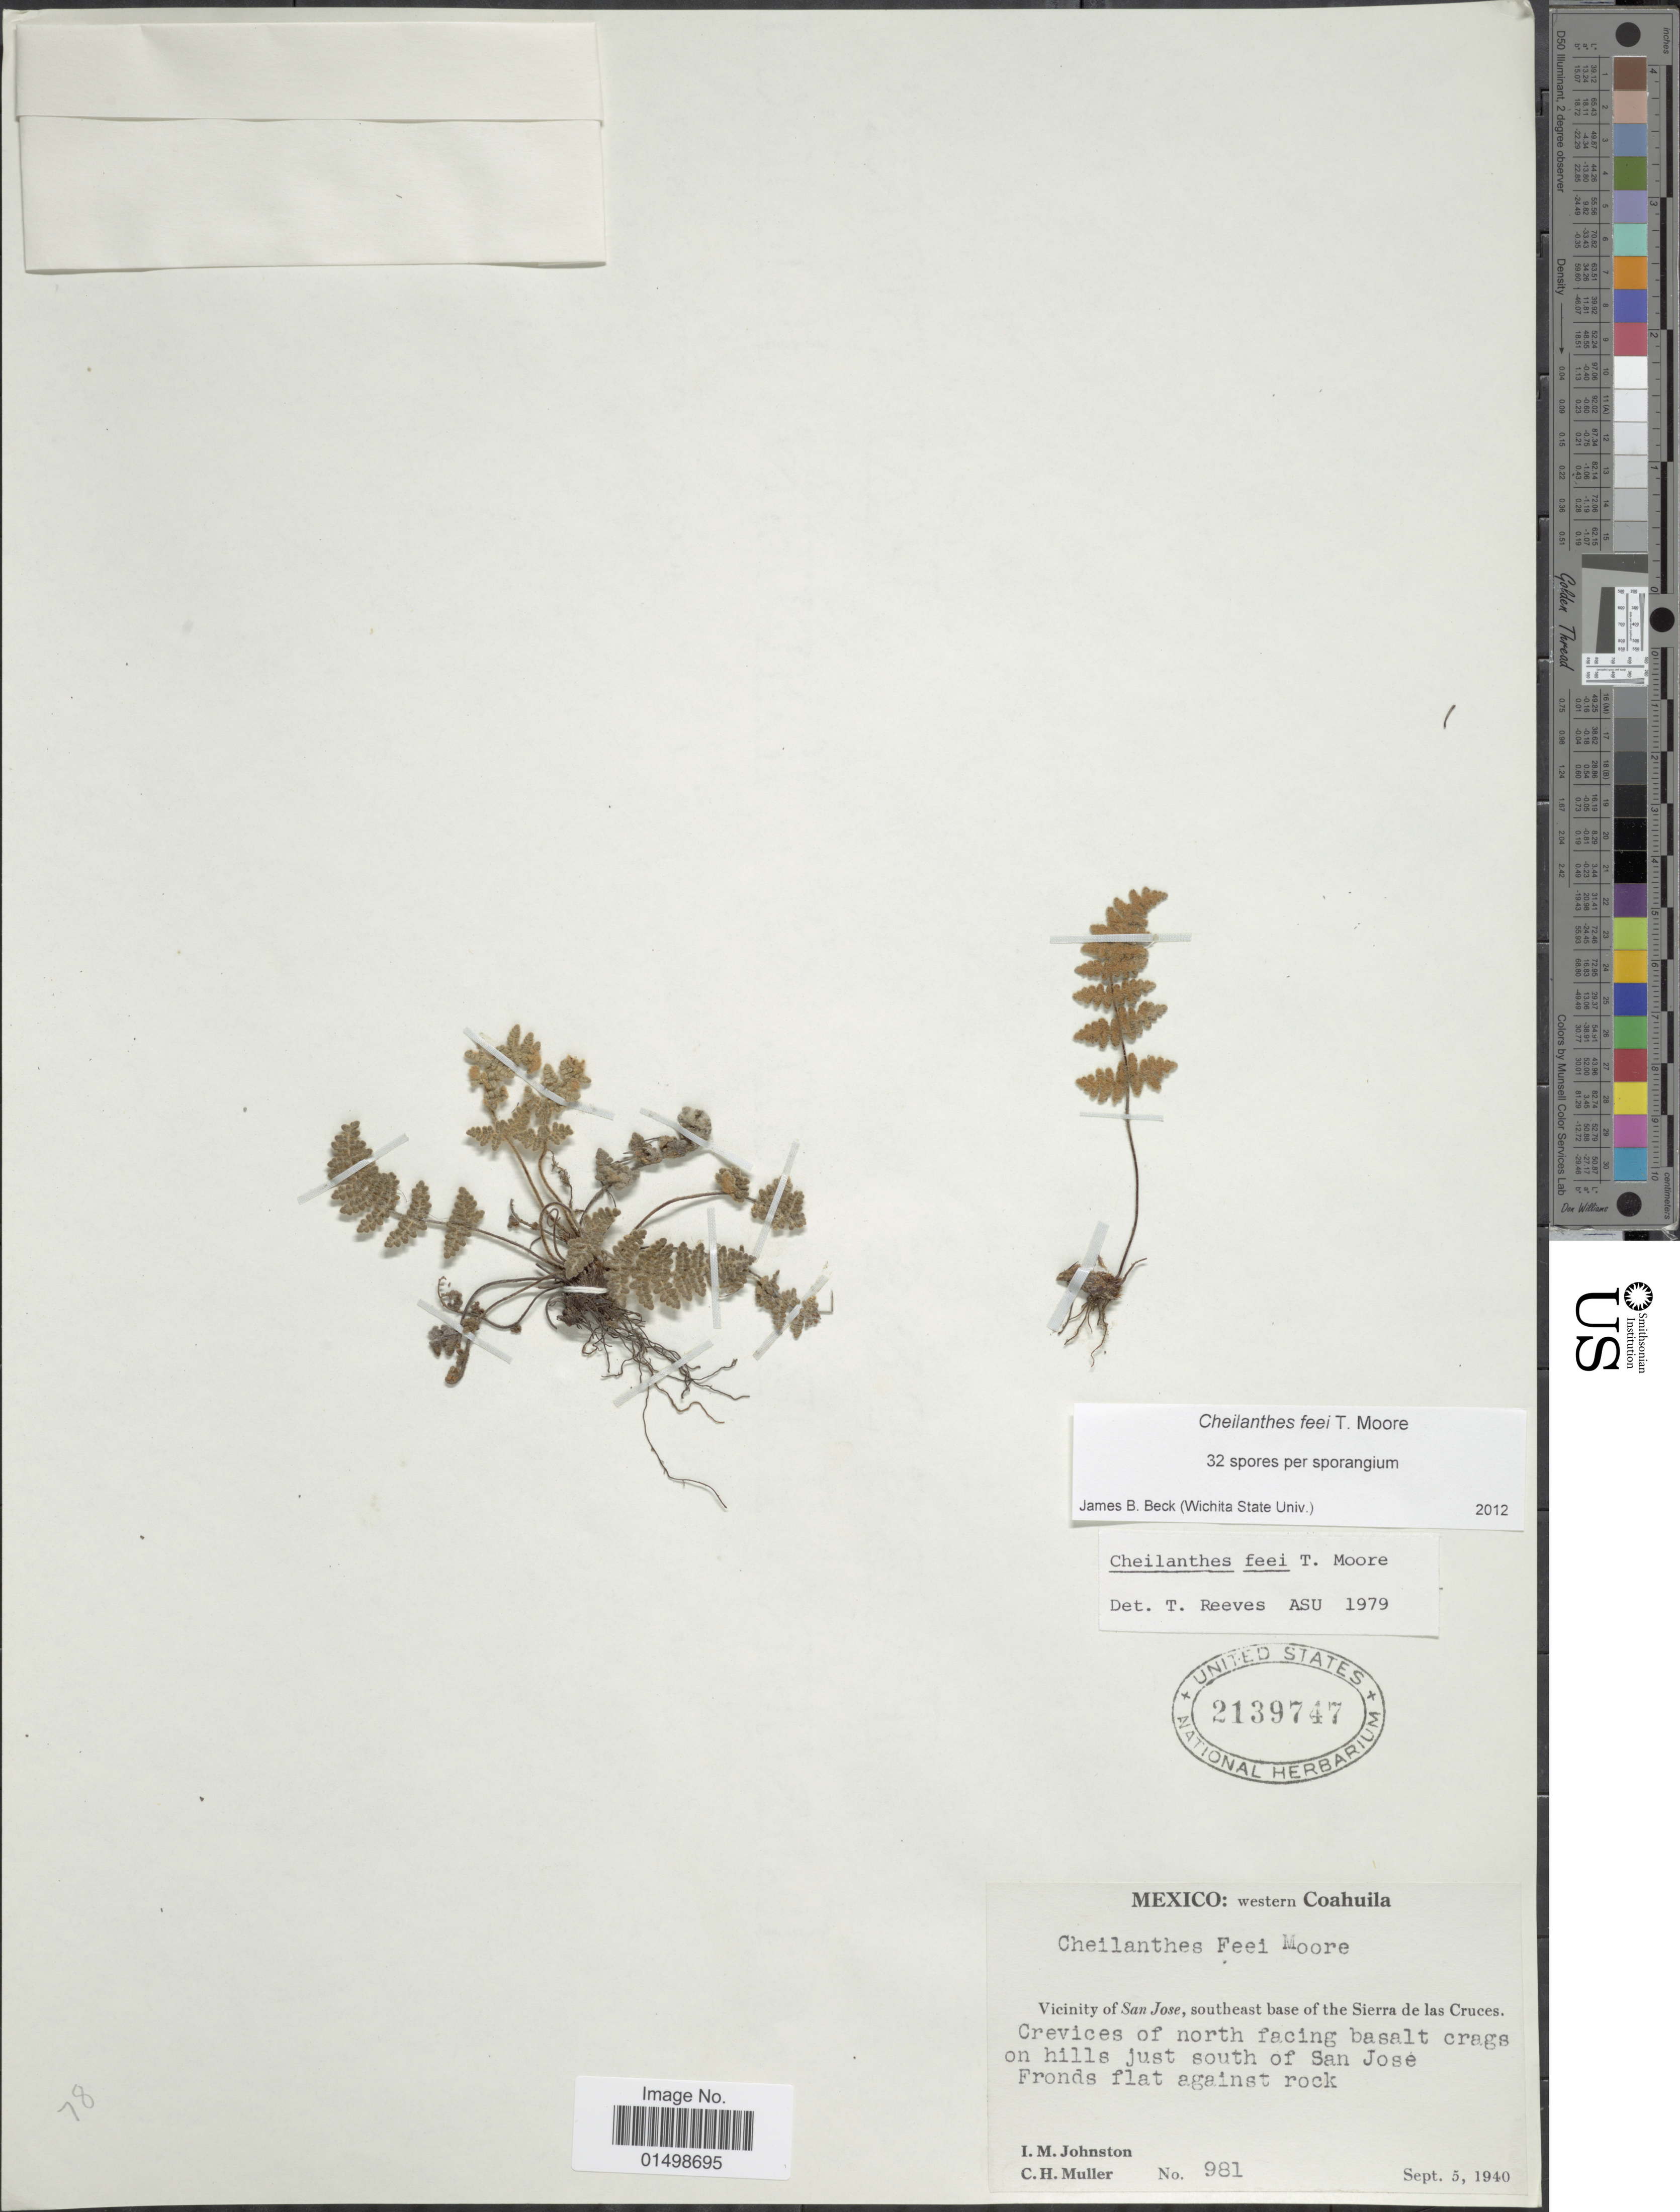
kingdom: Plantae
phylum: Tracheophyta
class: Polypodiopsida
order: Polypodiales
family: Pteridaceae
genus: Cheilanthes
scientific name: Cheilanthes gracilis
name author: (Fée) Mett. ex Riehl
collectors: I.M. Johnston & C. H. Müller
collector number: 981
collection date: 1940-09-05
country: Mexico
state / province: Coahuila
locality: Western Cohuila, Vicinity of San Jose, southeast base of the Sierra de las Cruces, crevices of north facing basalt crags on hills just south of San Jose.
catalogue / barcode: US 2139747